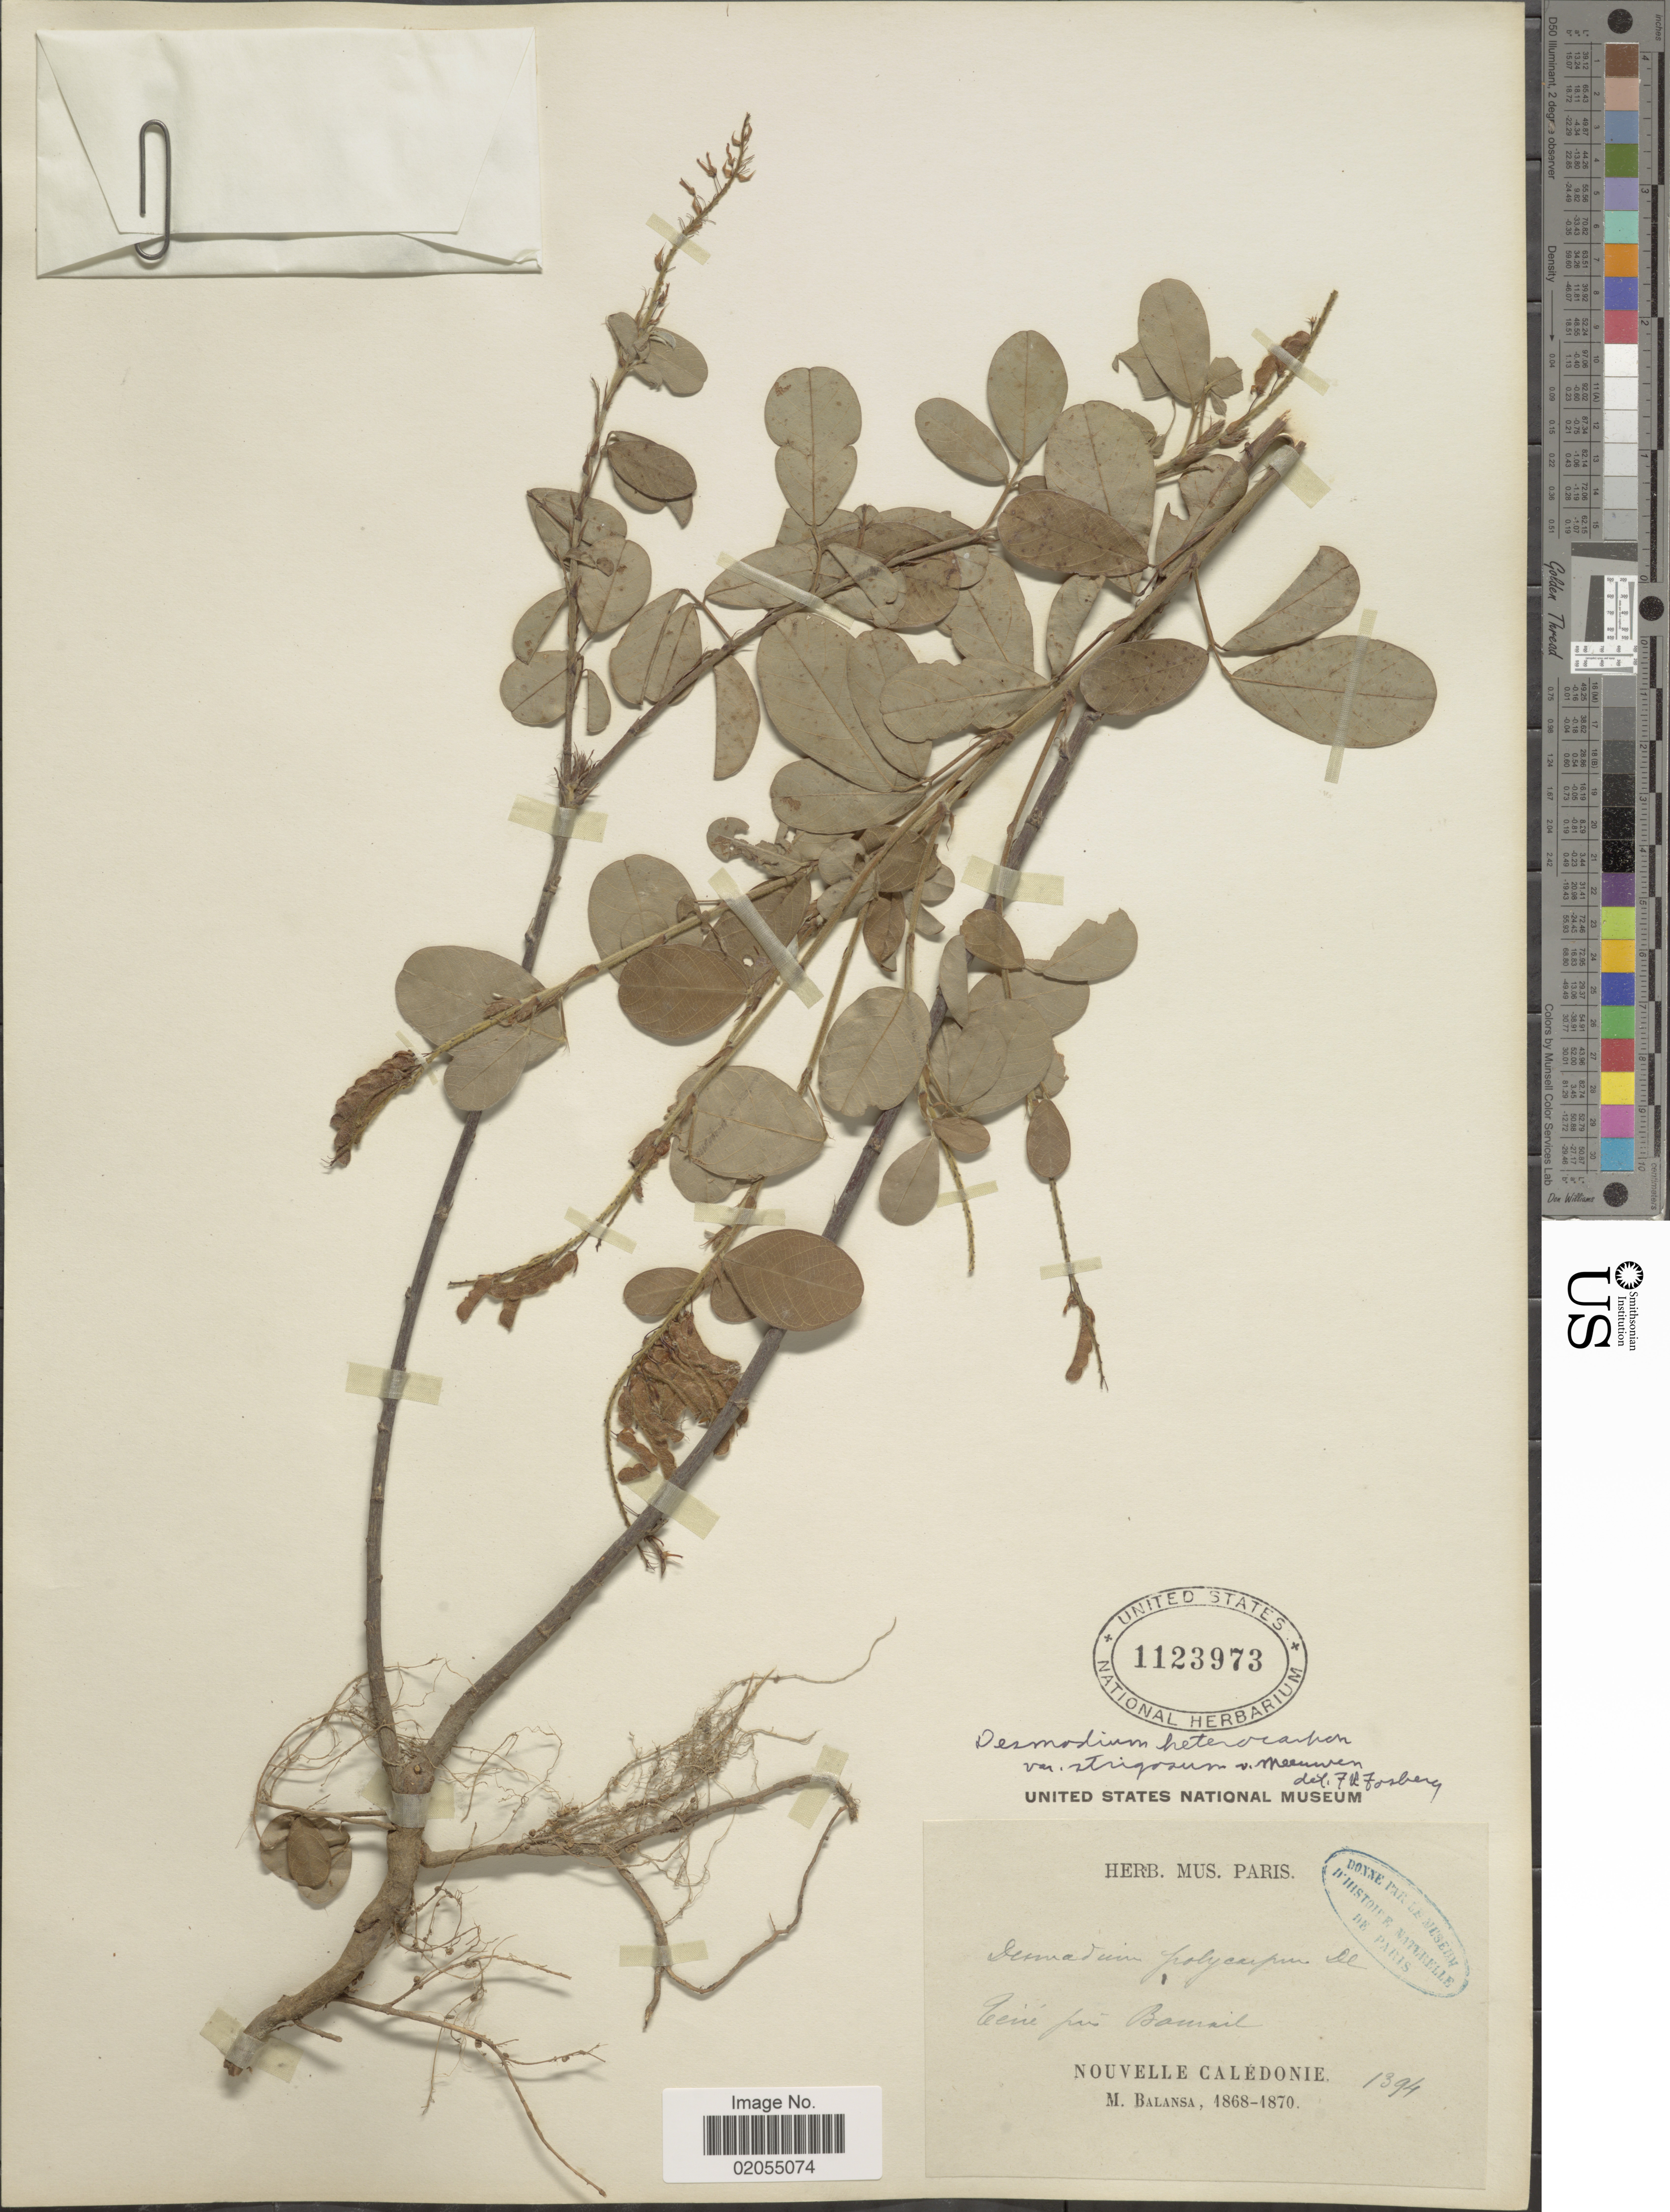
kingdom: Plantae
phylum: Tracheophyta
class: Magnoliopsida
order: Fabales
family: Fabaceae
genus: Grona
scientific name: Grona heterocarpos var. strigosa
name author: (Meeuwen) H. Ohashi & K. Ohashi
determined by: Strong, Mark T., (BOT), Smithsonian Institution - National Museum of Natural History (UNITED STATES)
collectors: B. Balansa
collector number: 1394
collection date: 1868/1870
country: New Caledonia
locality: [illegible text] Nouvelle Caledonia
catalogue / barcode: US 1123973